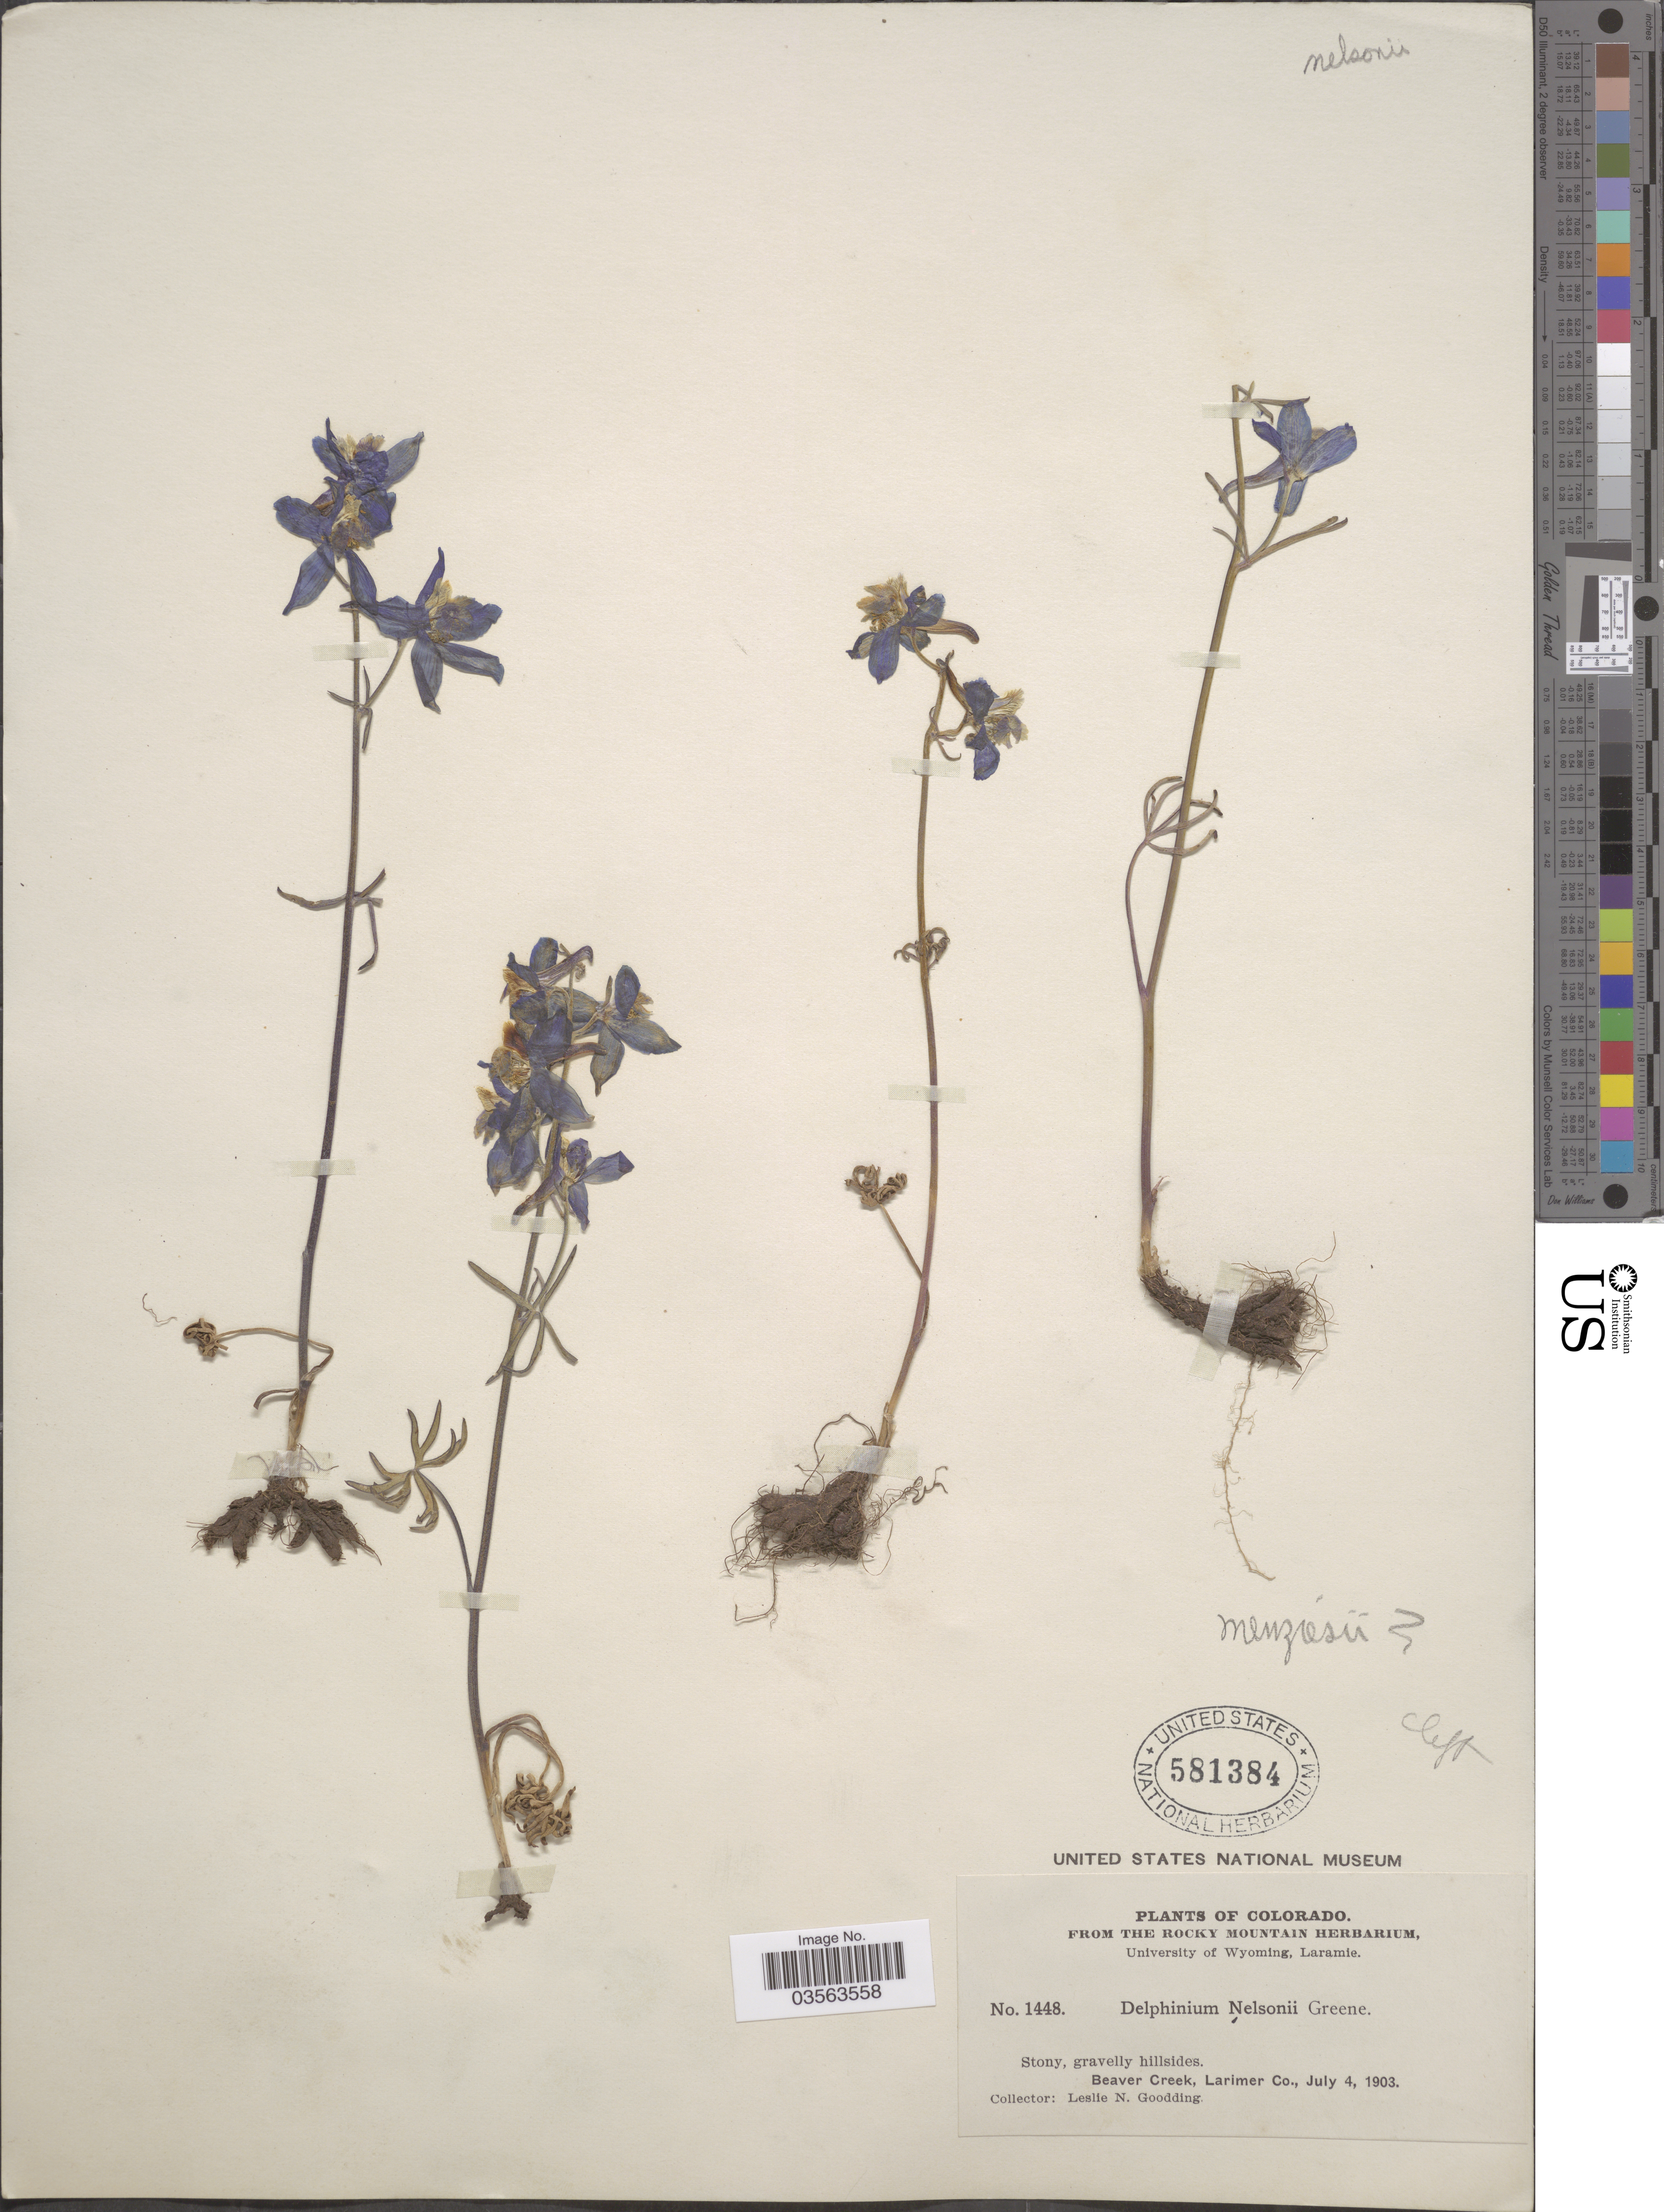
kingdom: Plantae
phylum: Tracheophyta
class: Magnoliopsida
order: Ranunculales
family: Ranunculaceae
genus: Delphinium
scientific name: Delphinium nelsonii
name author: Greene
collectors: L. N. Goodding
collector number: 1448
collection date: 1903-07-04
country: United States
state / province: Colorado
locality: Beaver Creek, Larimer Co.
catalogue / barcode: US 581384